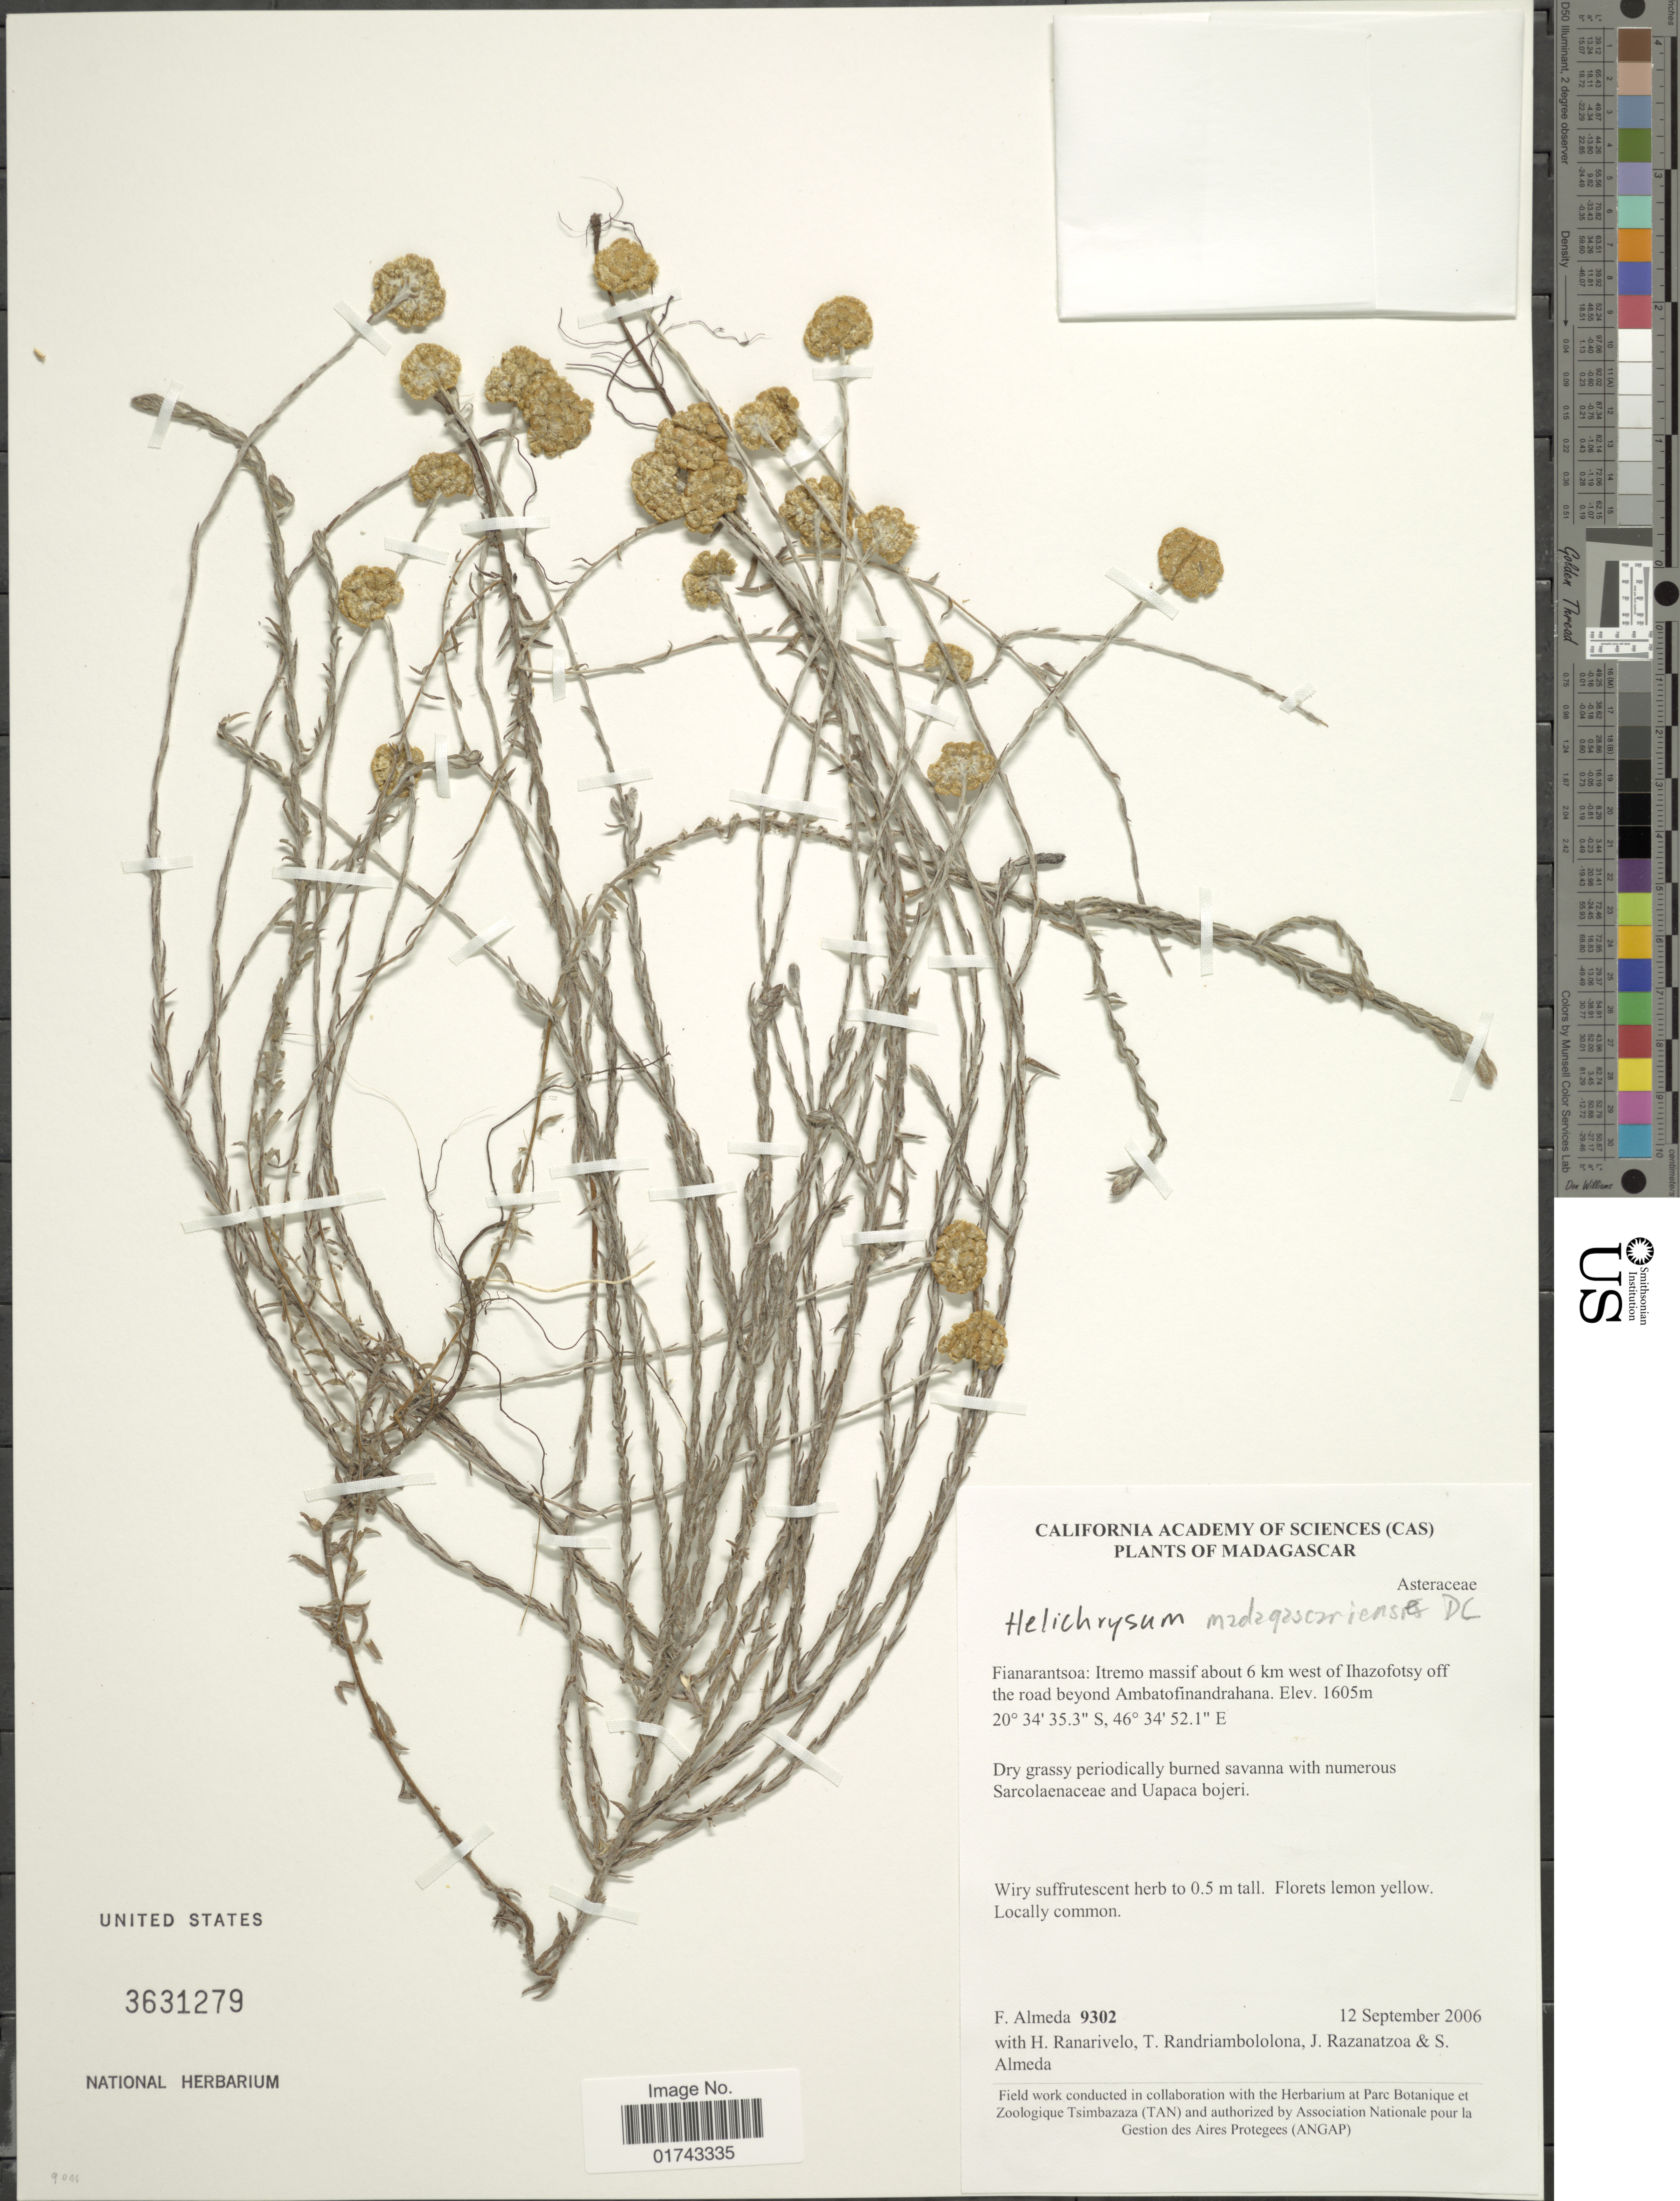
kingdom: Plantae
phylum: Tracheophyta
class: Magnoliopsida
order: Asterales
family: Asteraceae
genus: Helichrysum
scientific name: Helichrysum madagascariense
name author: DC.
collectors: F. Almeda, H. Ranarivelo, T. Randriambololona, J. Razanatsoa & S. Almeda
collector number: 9302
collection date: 2006-09-12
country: Madagascar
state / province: Amoron'i Mania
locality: Itremo massif about 6 km west of Ihazofotsy off the road beyond Ambatofinandrahana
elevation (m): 1605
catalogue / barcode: US 361279